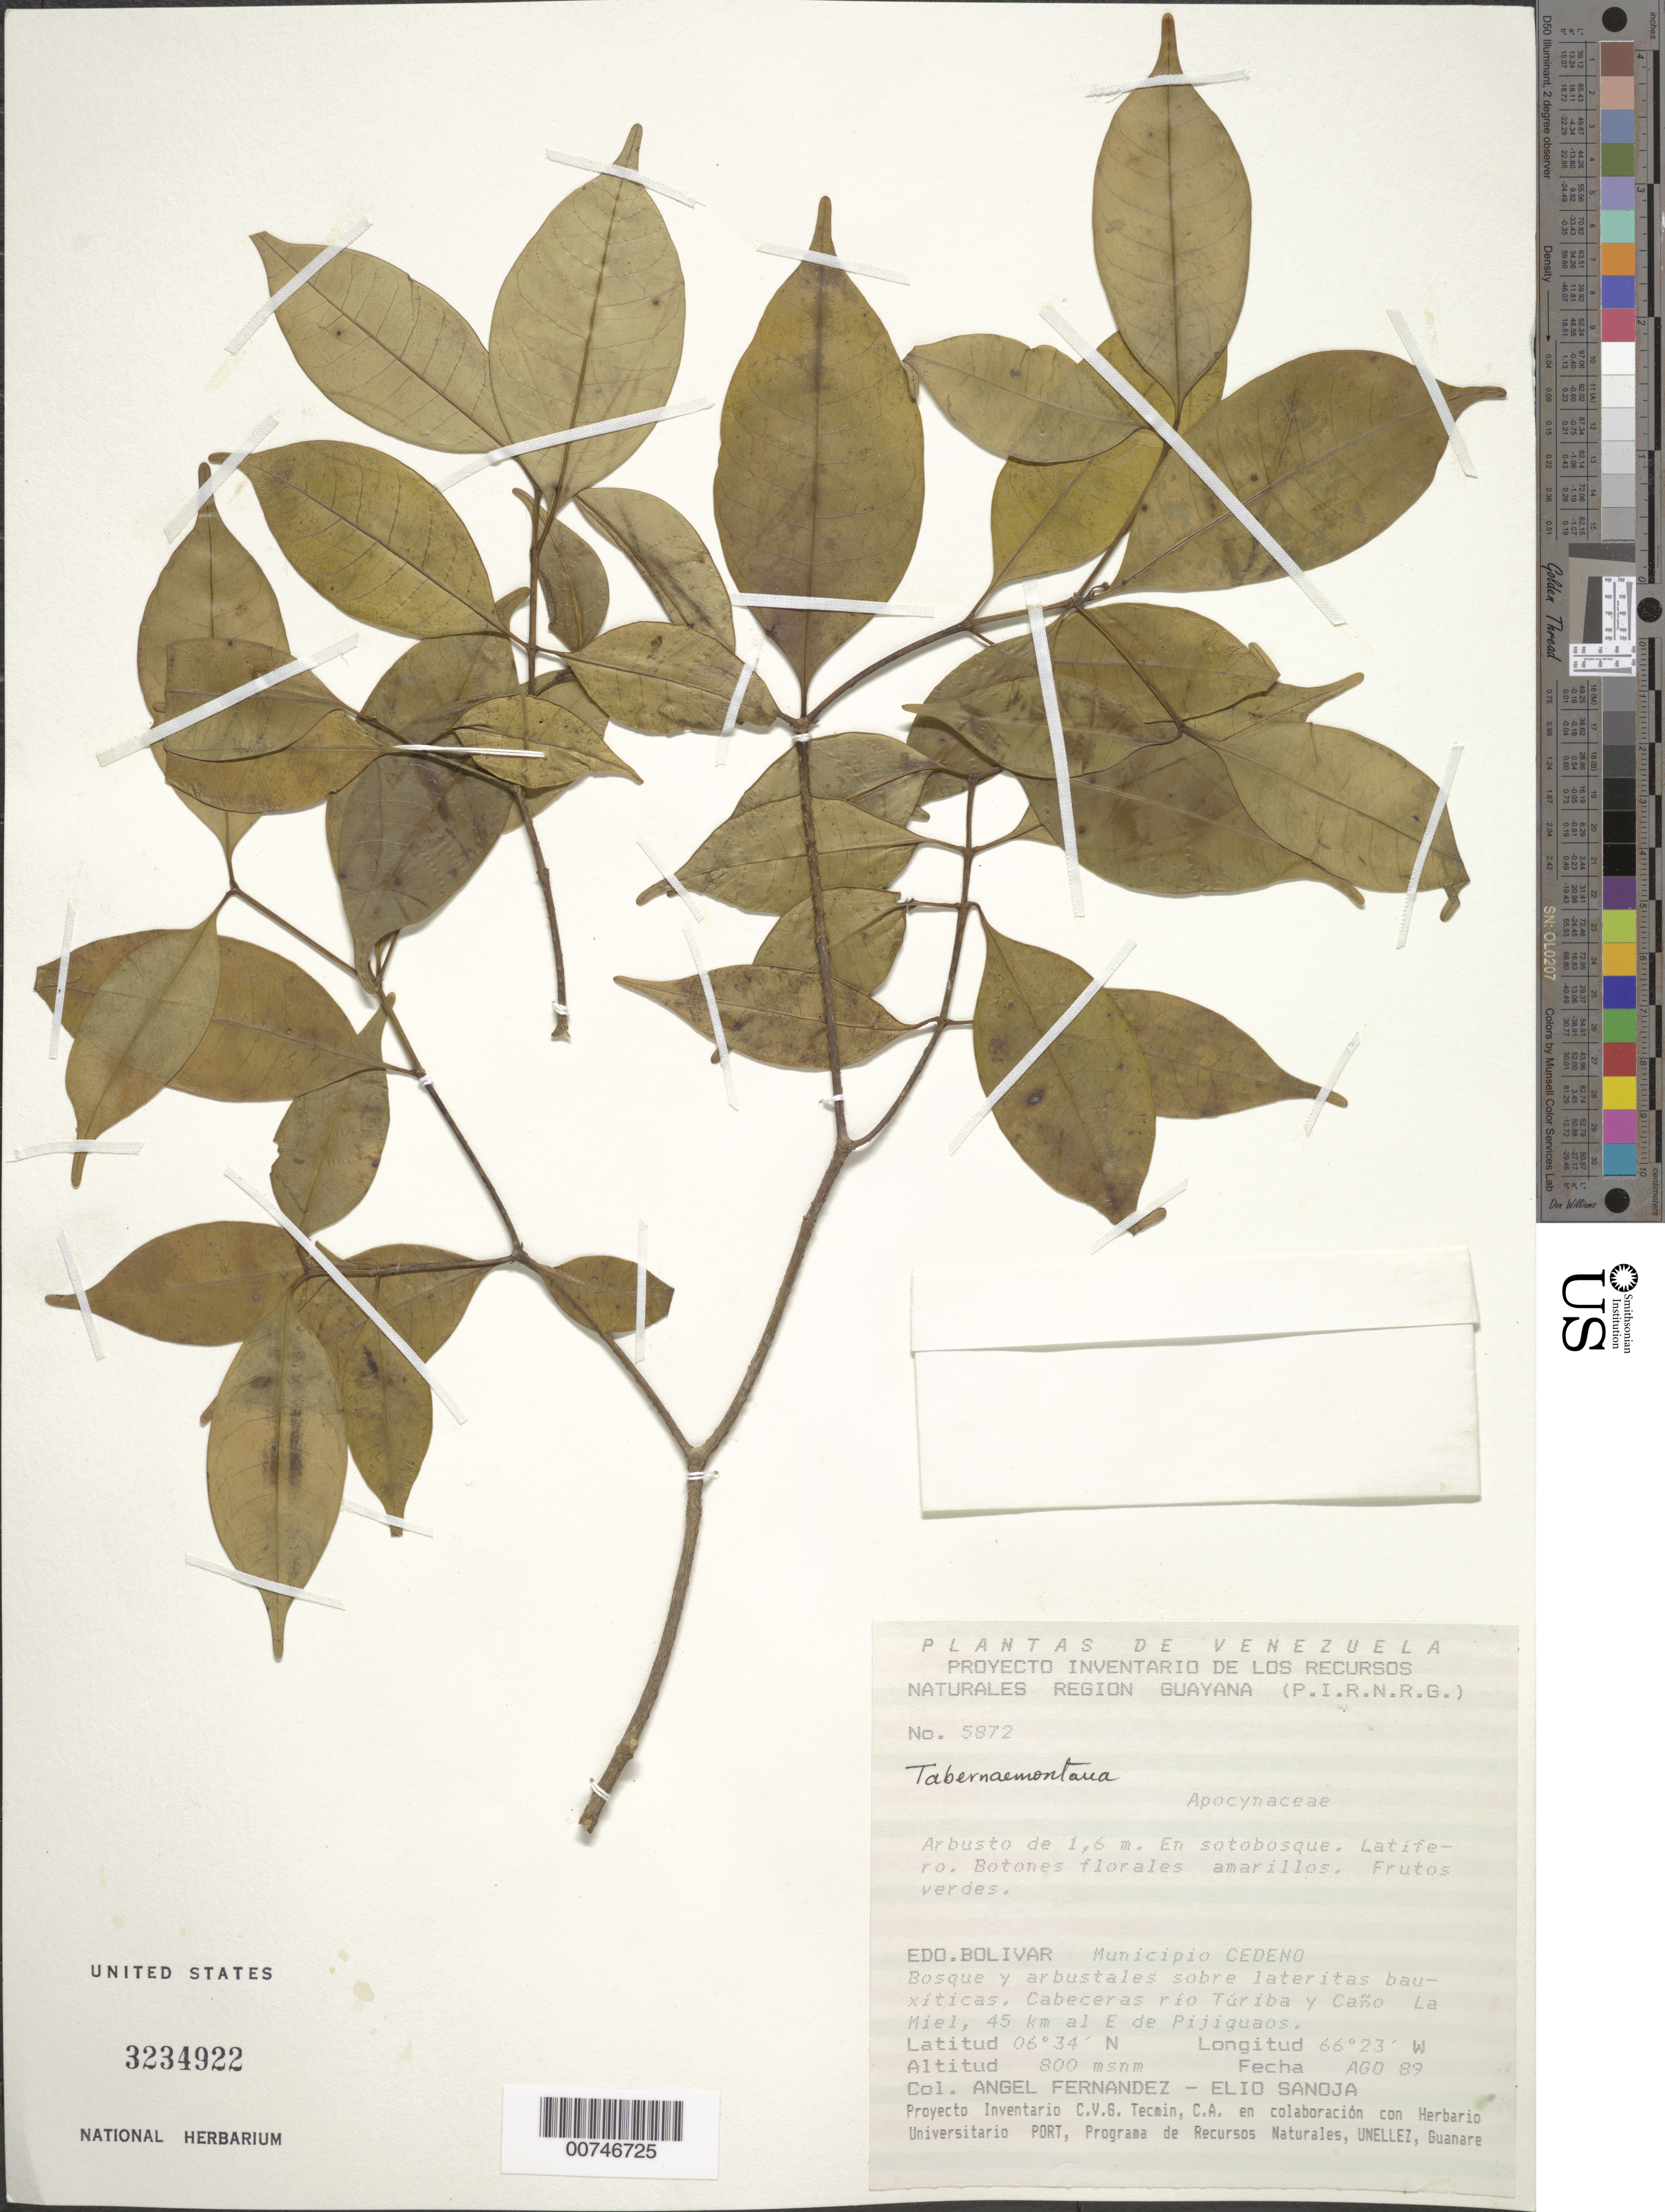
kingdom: Plantae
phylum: Tracheophyta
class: Magnoliopsida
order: Gentianales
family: Apocynaceae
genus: Tabernaemontana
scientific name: Tabernaemontana sp.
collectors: A. Fernández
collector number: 5872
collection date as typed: Aug-89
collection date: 1989-08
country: Venezuela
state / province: Bolívar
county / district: Angostura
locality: Mun. Raúl Leoni [=Angostura], cabeceras Río Túriba y Caño La Miel, 45 km al Este de Pijiguaos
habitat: Bosque y arbustales sobre lateritas bauxiticas, en sotobosque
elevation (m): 800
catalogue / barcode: US 3234922